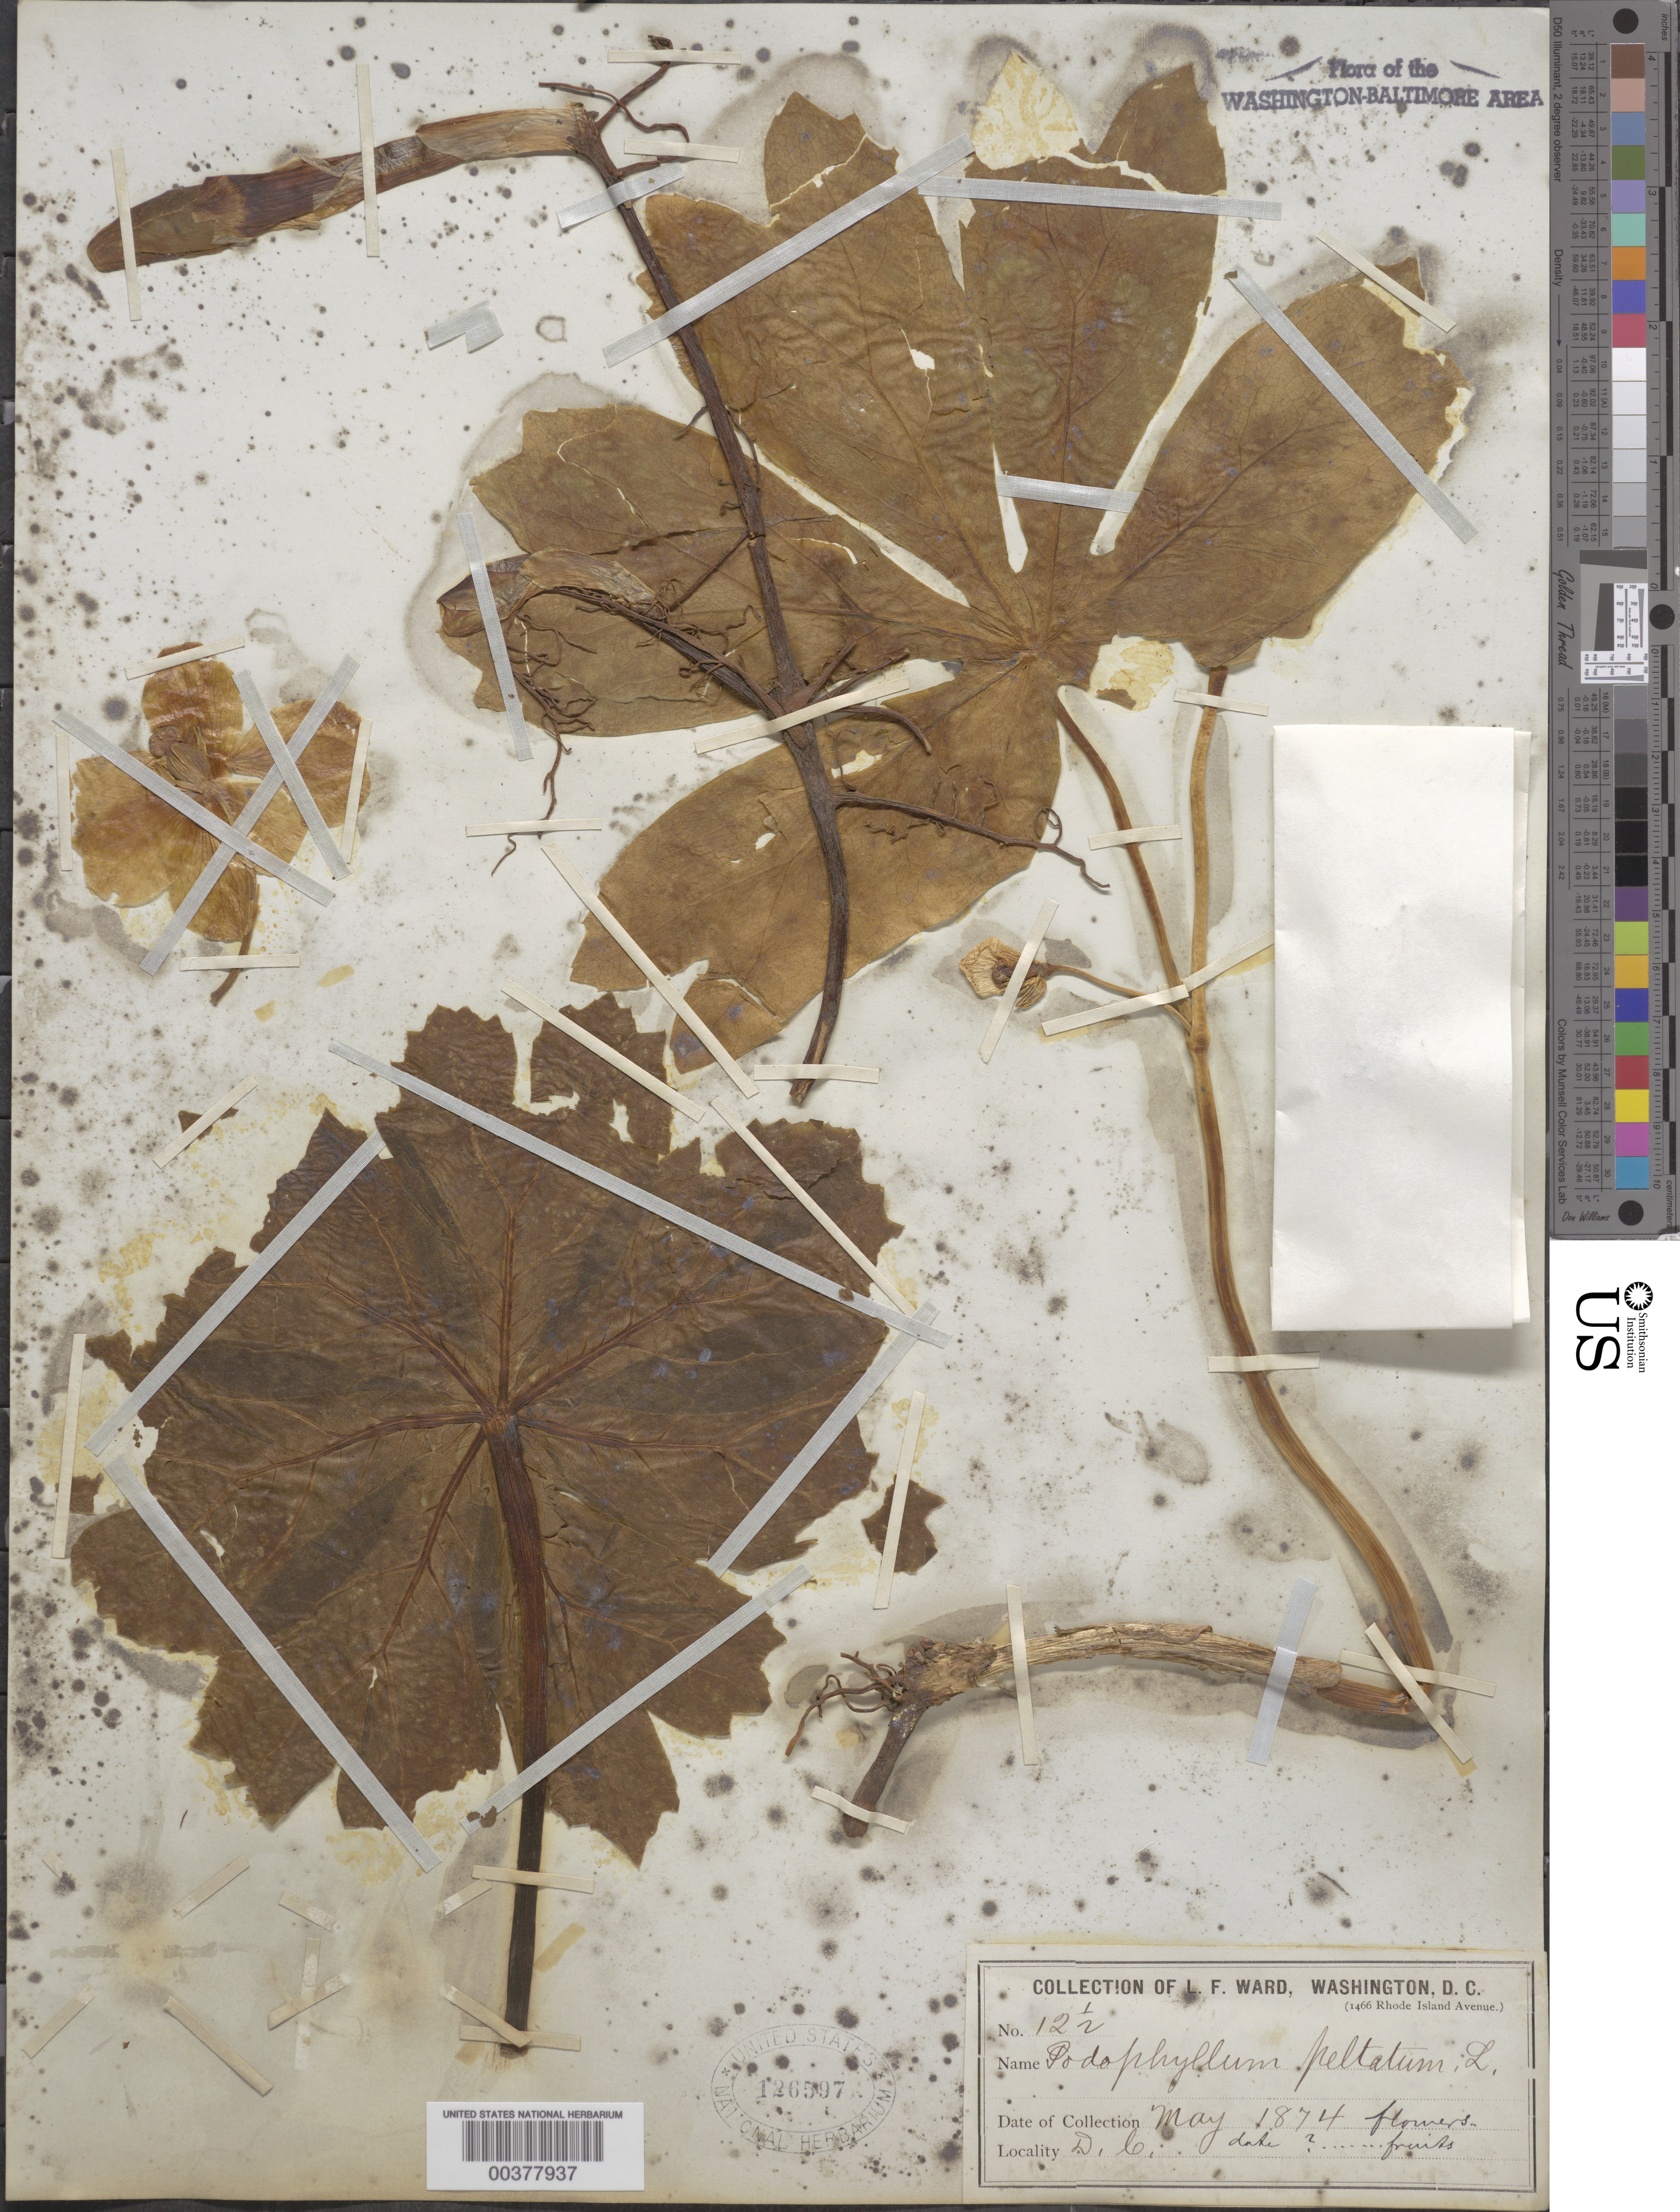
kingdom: Plantae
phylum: Tracheophyta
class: Magnoliopsida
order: Ranunculales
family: Berberidaceae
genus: Podophyllum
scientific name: Podophyllum peltatum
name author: L.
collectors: L. F. Ward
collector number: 12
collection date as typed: May 1874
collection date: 1874-05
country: United States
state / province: District of Columbia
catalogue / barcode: US 126597